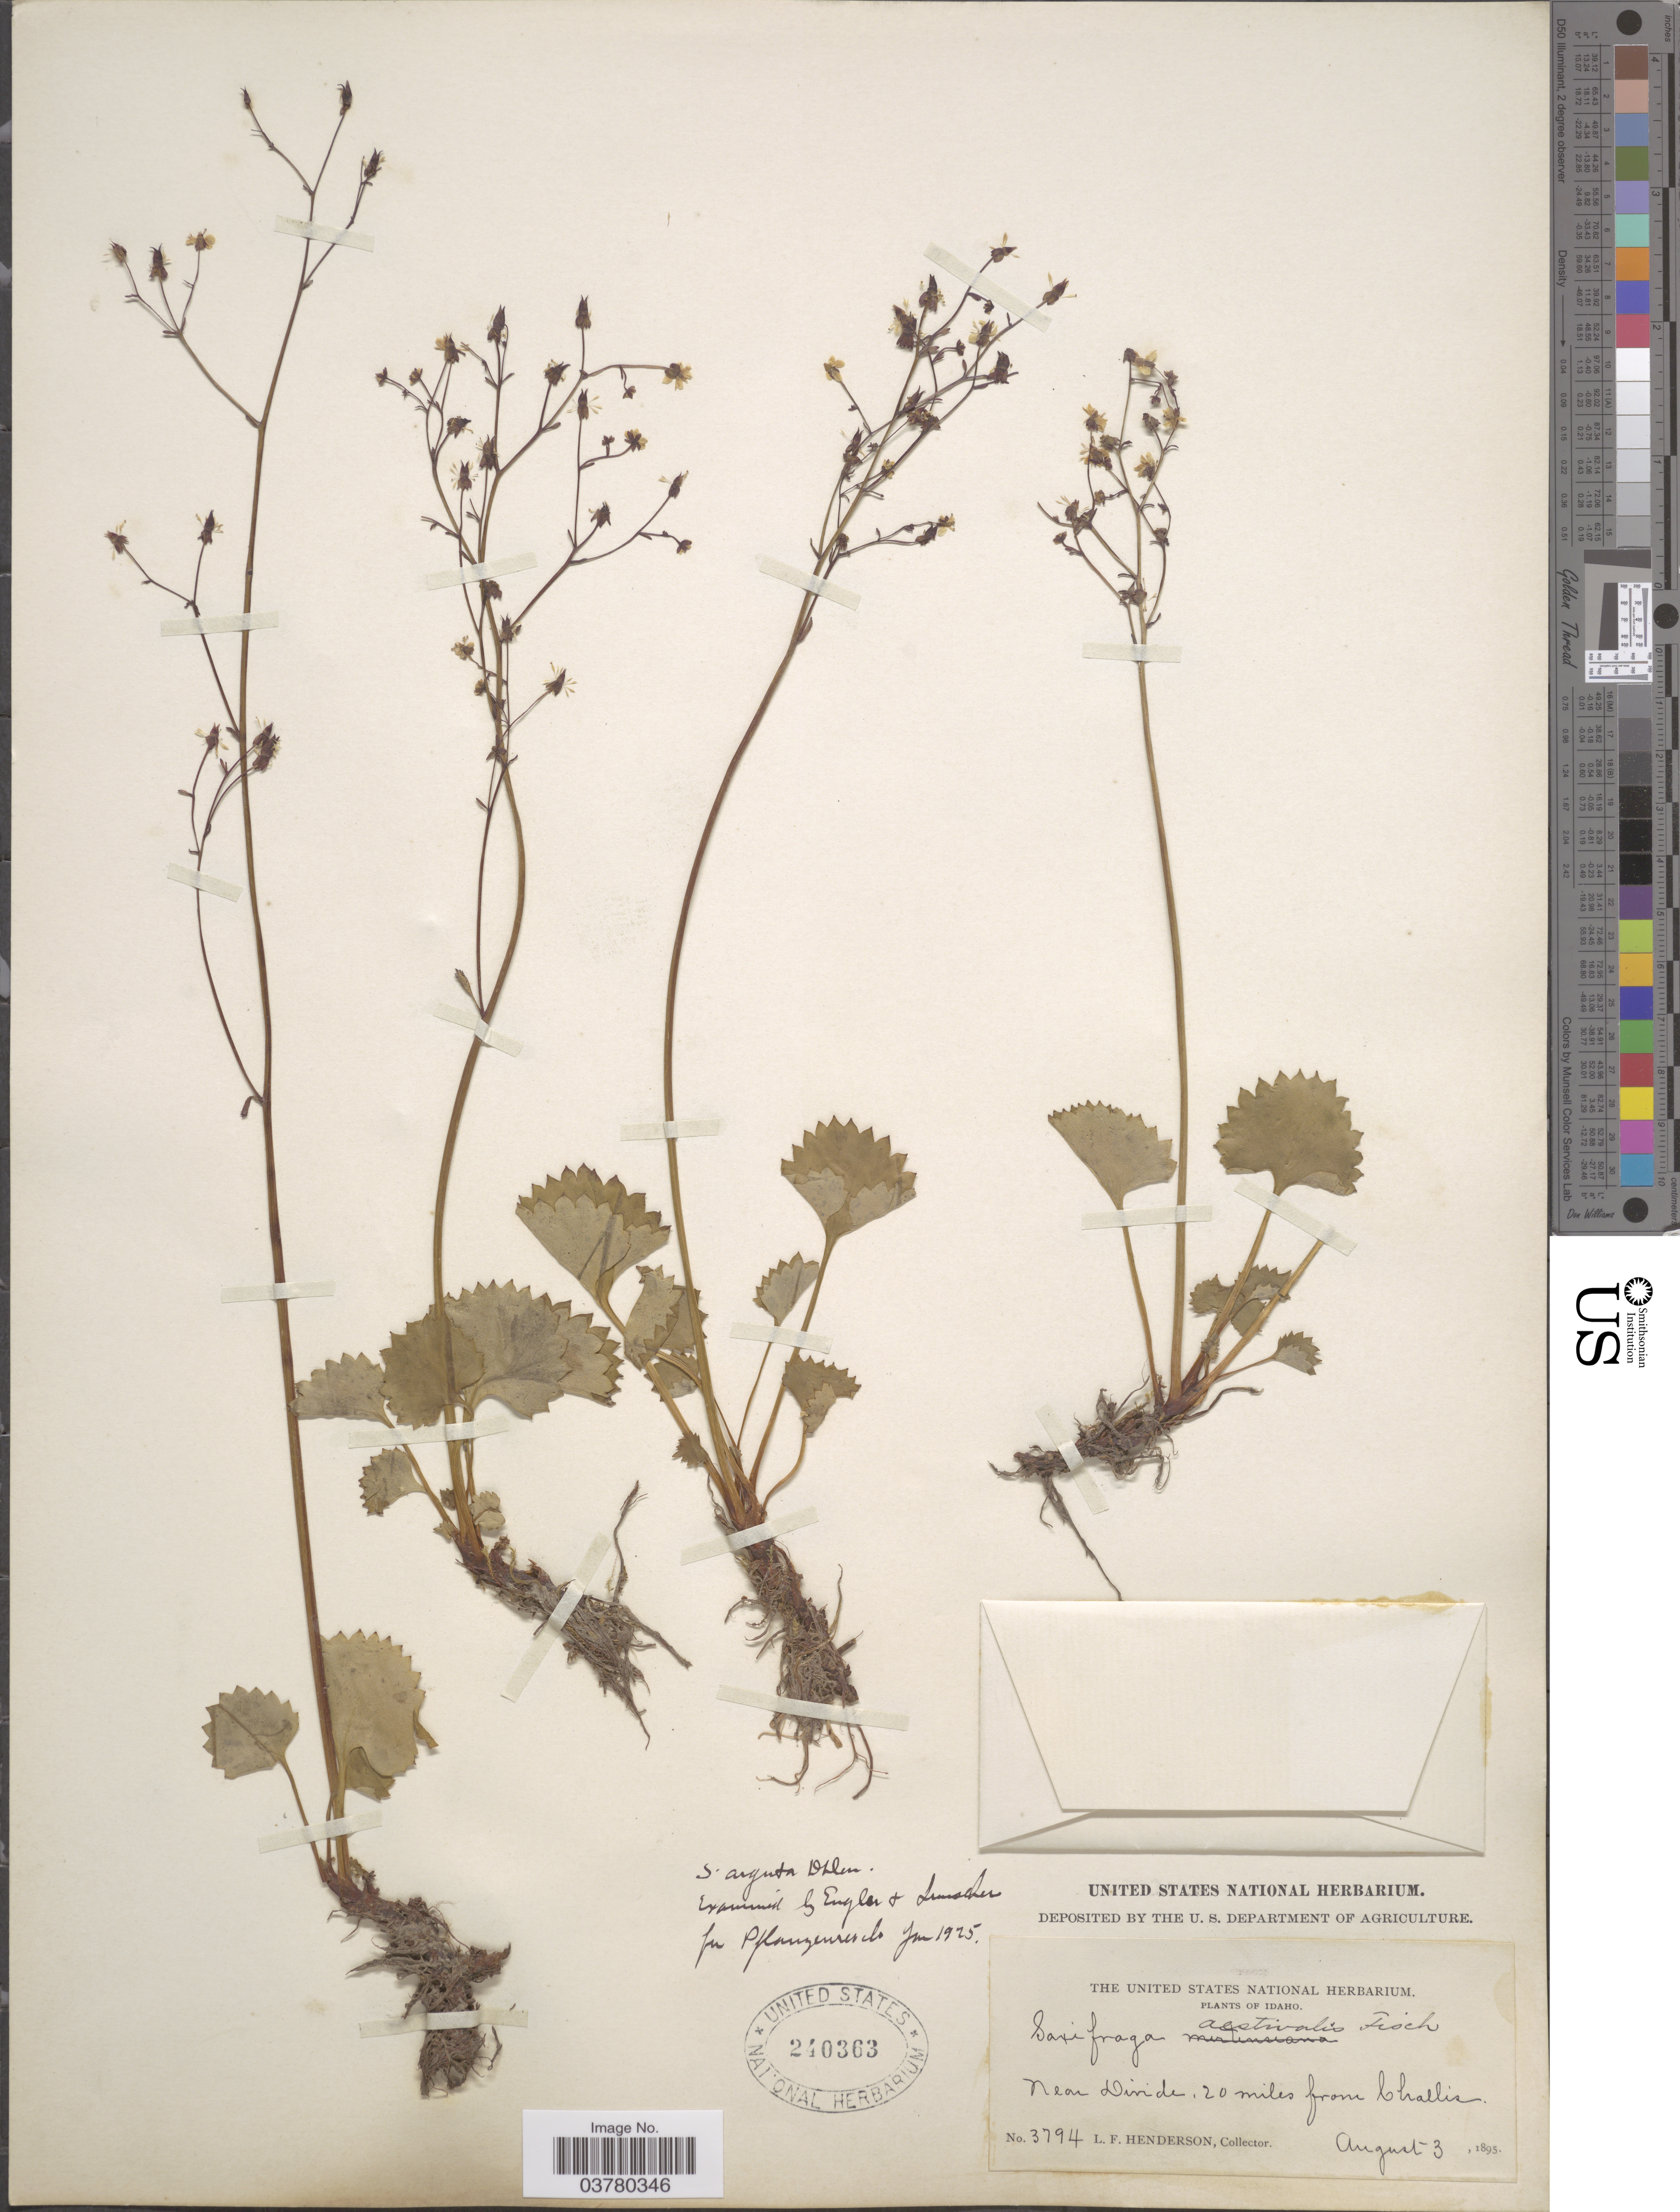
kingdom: Plantae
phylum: Tracheophyta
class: Magnoliopsida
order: Saxifragales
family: Saxifragaceae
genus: Micranthes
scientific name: Micranthes odontoloma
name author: (Piper) A. Heller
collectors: L. Henderson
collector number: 3794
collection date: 1895-08-03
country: United States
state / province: Idaho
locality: Near Divide, 20 miles from Challis.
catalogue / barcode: US 240363